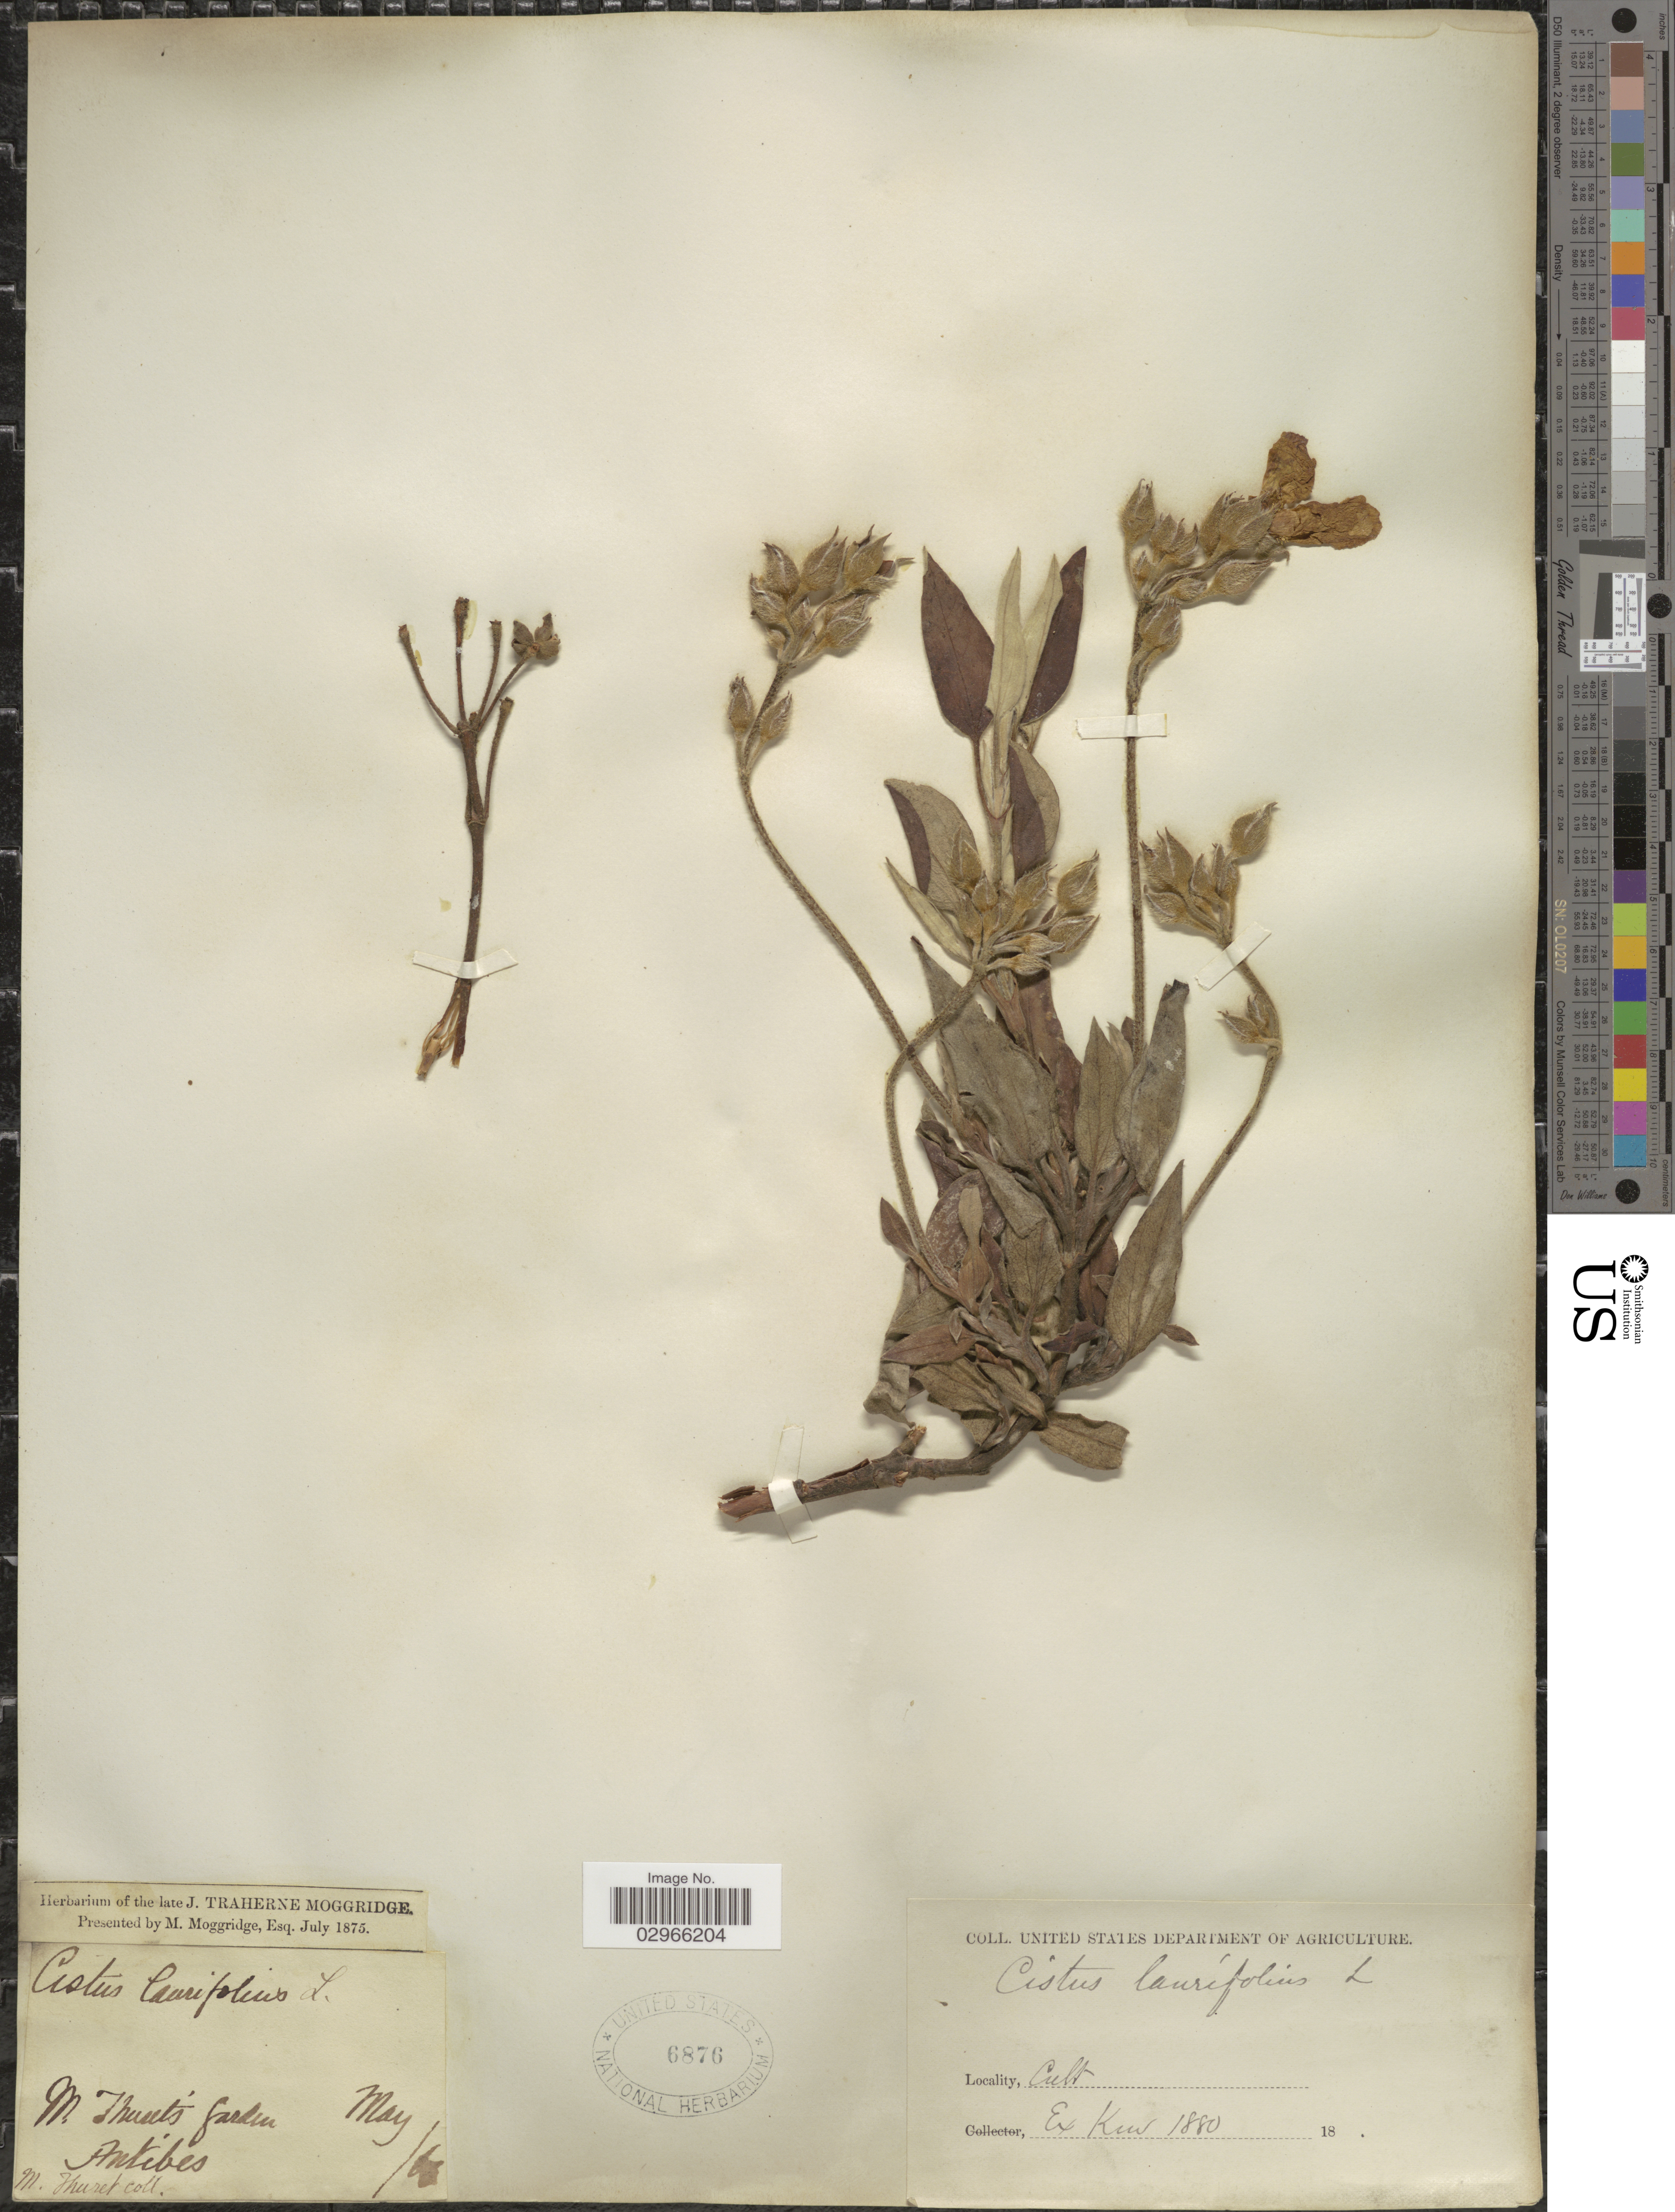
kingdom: Plantae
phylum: Tracheophyta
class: Magnoliopsida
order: Malvales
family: Cistaceae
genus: Cistus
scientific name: Cistus laurifolius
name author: L.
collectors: M. Thuret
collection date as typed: Transcribed d/m/y: /5/61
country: France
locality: M. Thuret's Garden. Antibes.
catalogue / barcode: US 6876